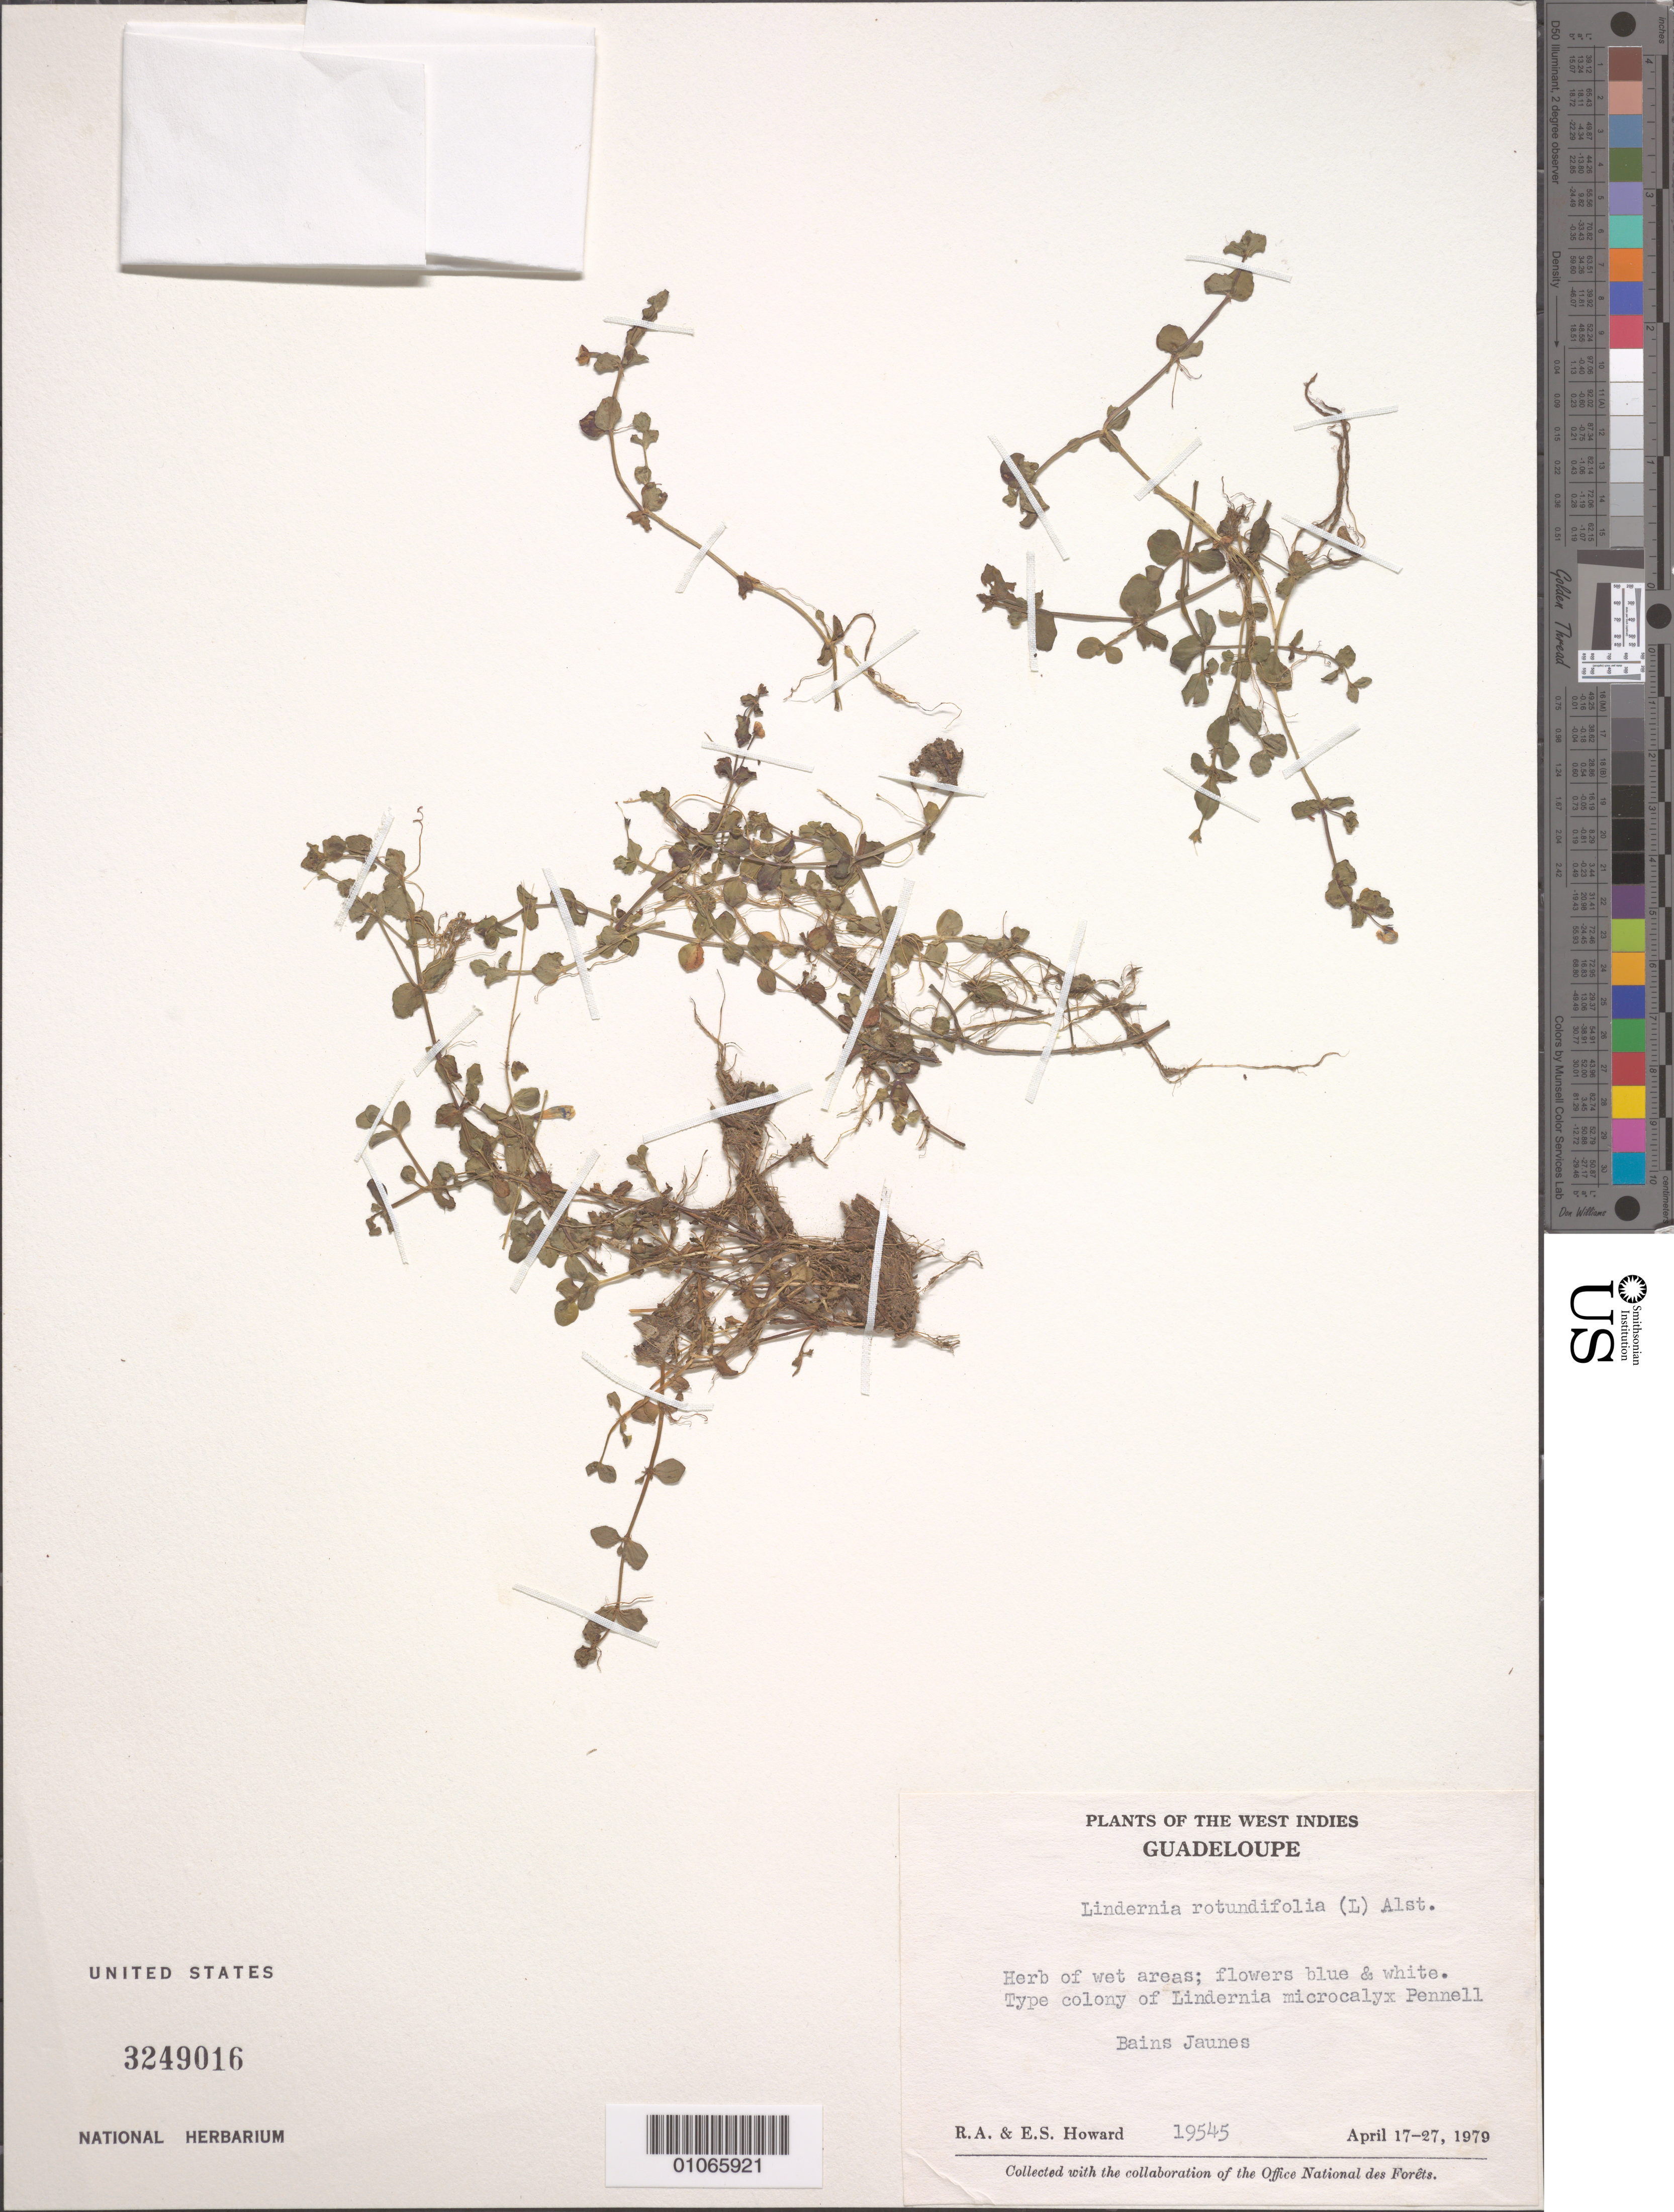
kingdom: Plantae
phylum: Tracheophyta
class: Magnoliopsida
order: Lamiales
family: Linderniaceae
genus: Lindernia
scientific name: Lindernia rotundifolia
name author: (L.) Alston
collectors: R. A. Howard & E. S. Howard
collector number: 19545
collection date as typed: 17 Apr 1979 to 27 Apr 1979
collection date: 1979-04-17/1979-04-27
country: Guadeloupe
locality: Bains Jaunes. Wet areas.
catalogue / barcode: US 3249016